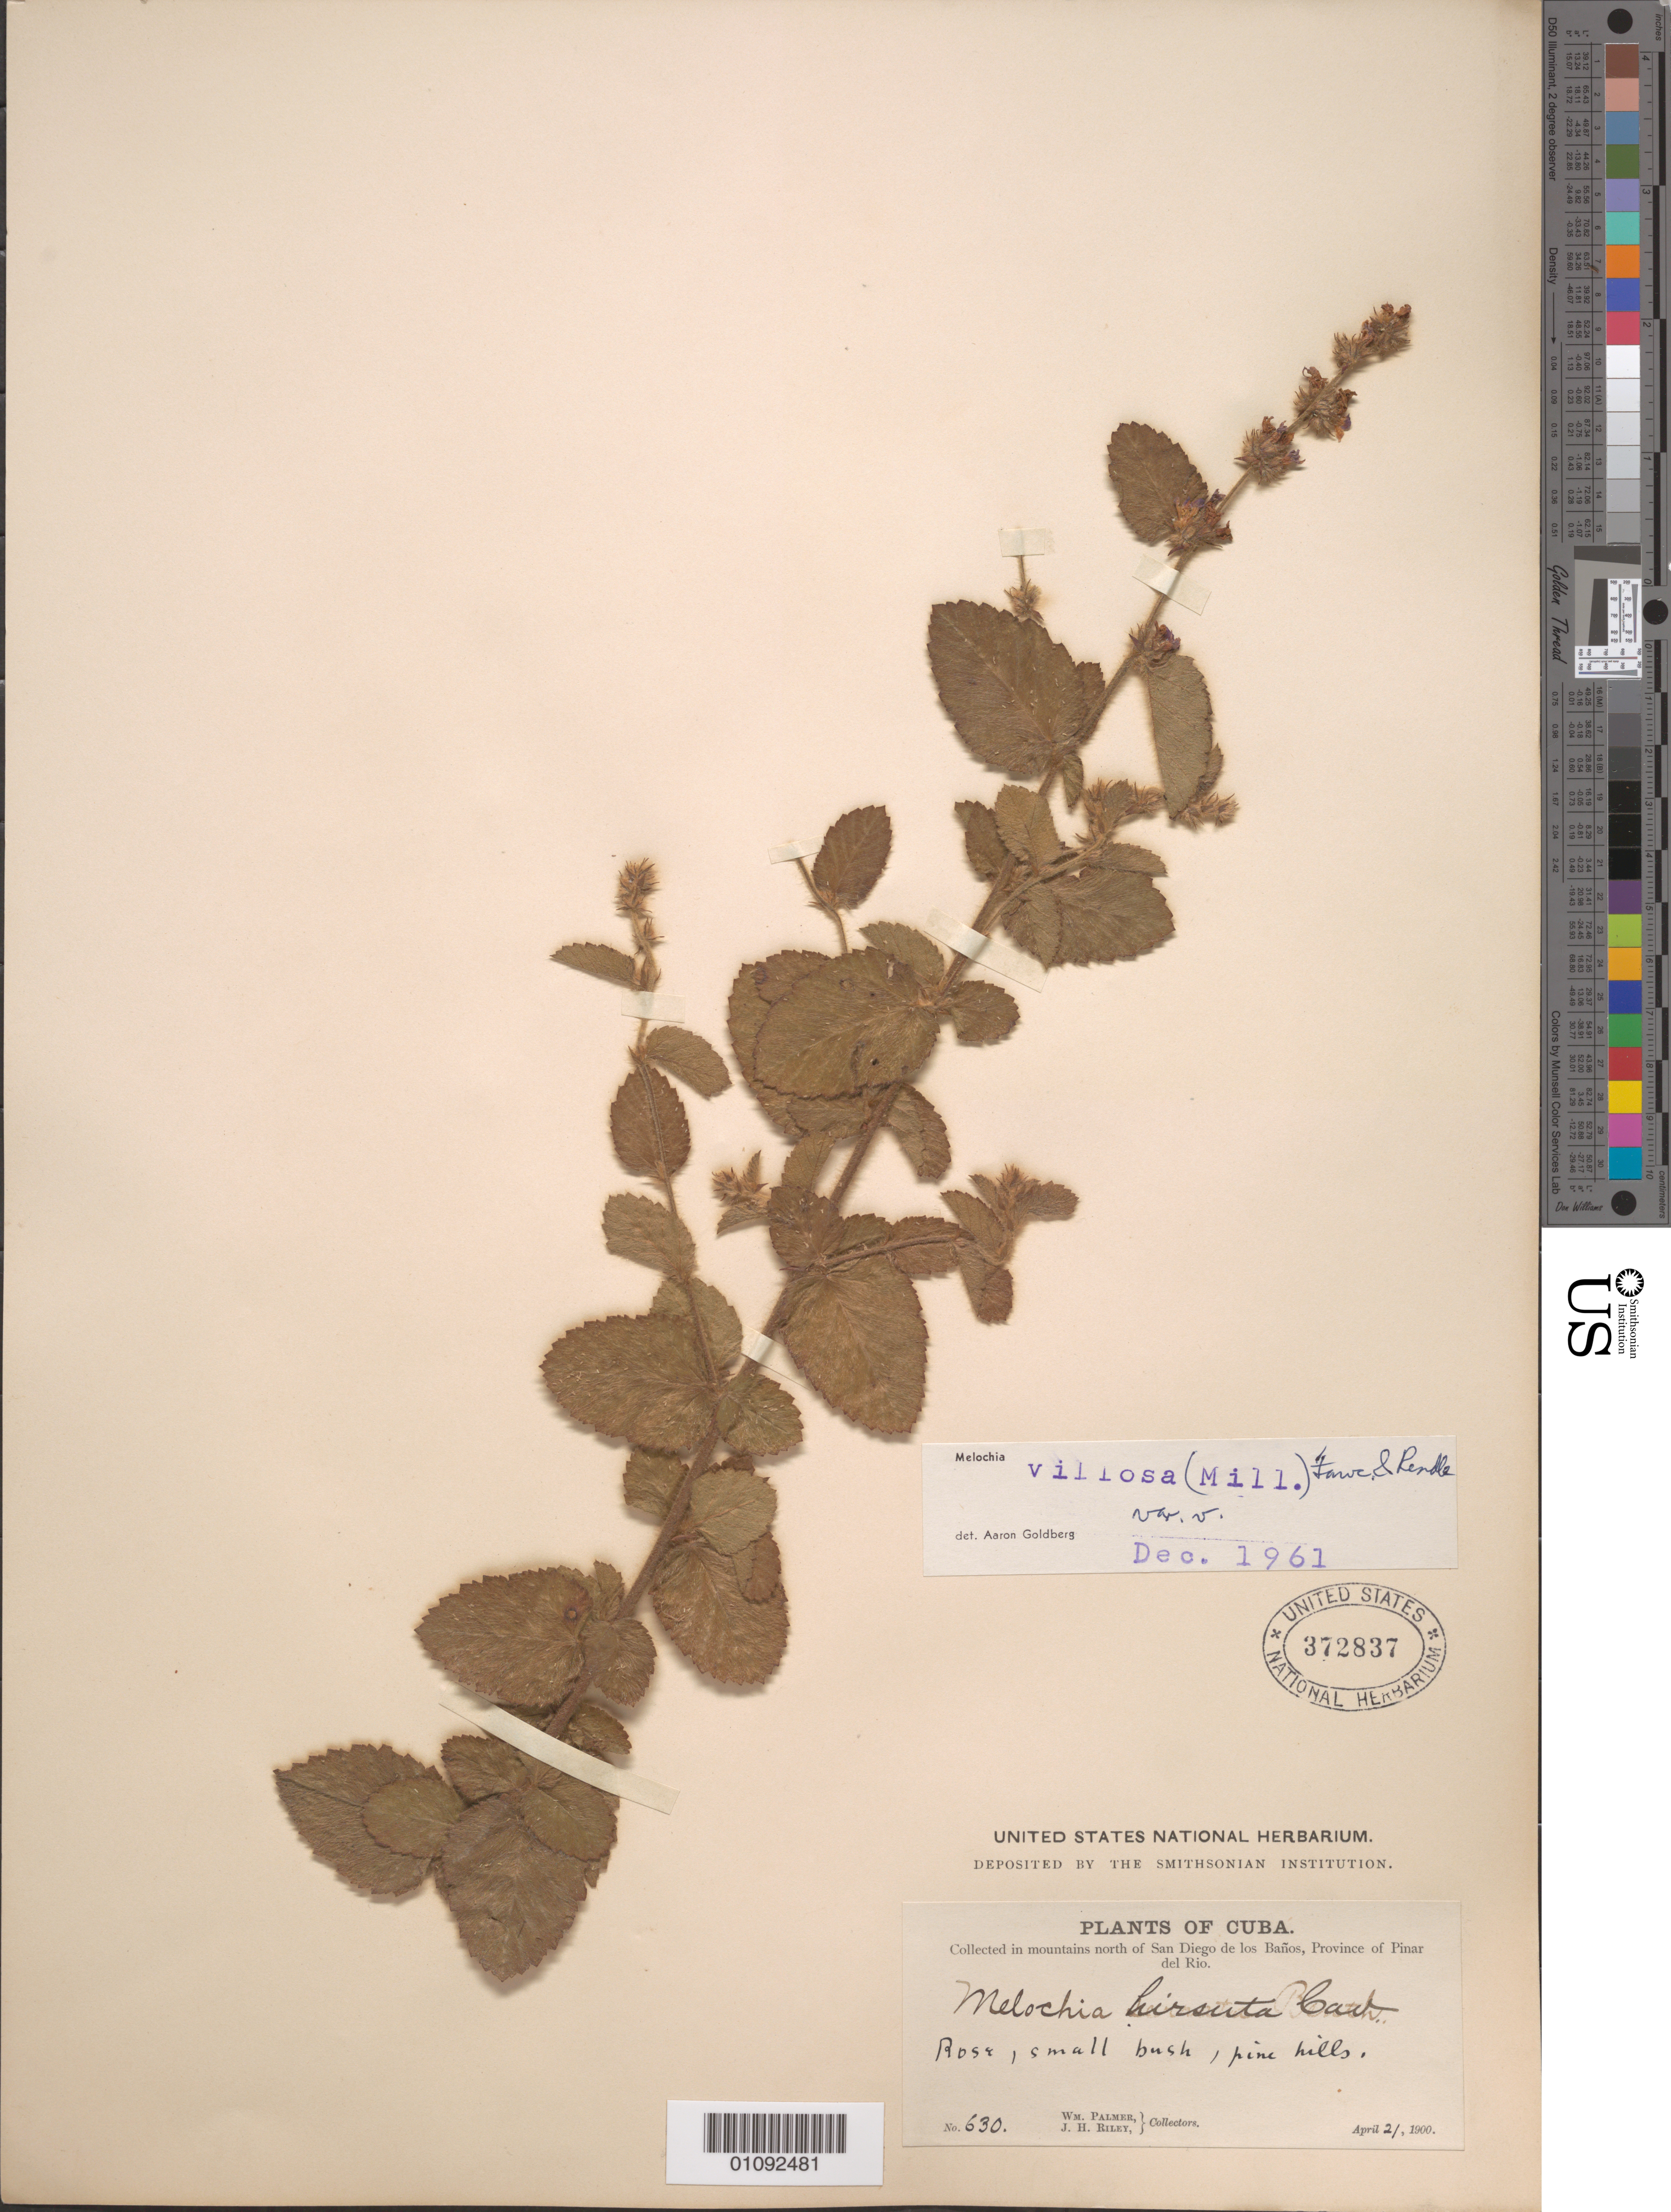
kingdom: Plantae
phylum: Tracheophyta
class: Magnoliopsida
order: Malvales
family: Malvaceae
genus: Melochia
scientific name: Melochia spicata var. spicata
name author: (L.) Fryxell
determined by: Dorr, L. J., (BOT), Smithsonian Institution - National Museum of Natural History (UNITED STATES)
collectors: W. Palmer & J. H. Riley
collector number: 630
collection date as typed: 21 Apr 1900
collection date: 1900-04-21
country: Cuba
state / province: Pinar del Rio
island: Cuba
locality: Pine Hills in Mountains N of San Diego de los Baños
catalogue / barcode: US 372837